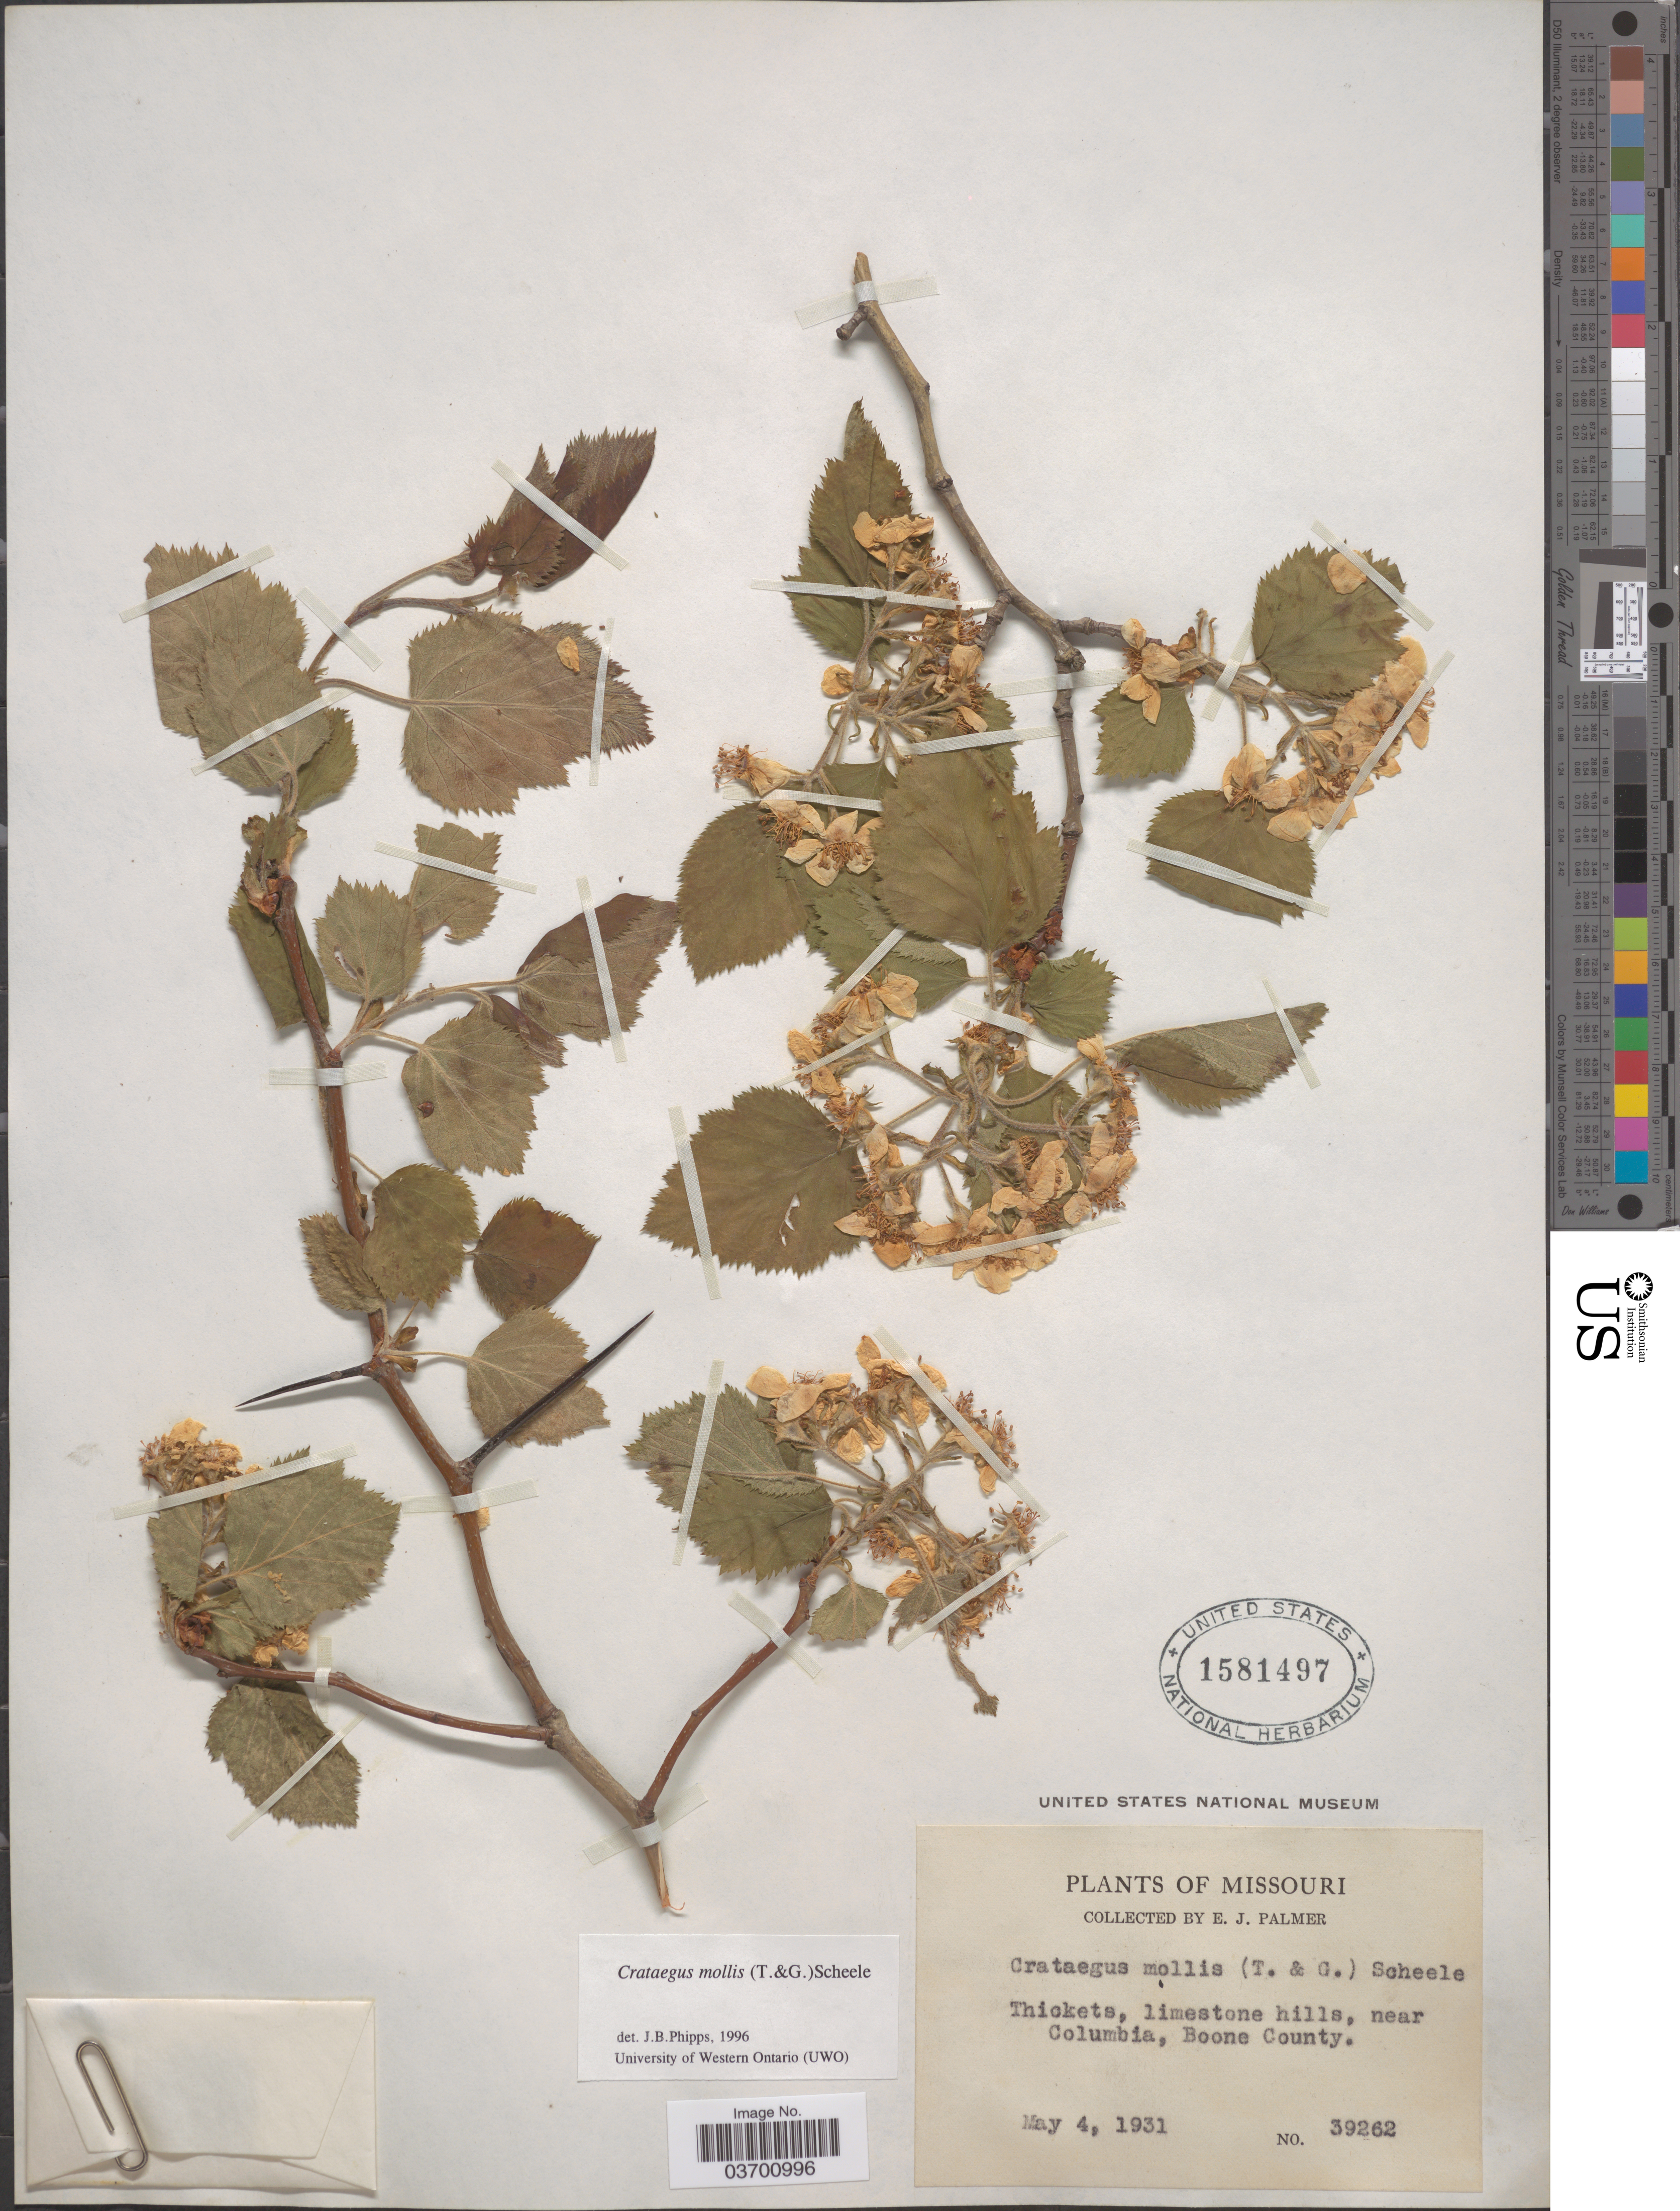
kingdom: Plantae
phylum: Tracheophyta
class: Magnoliopsida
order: Rosales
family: Rosaceae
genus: Crataegus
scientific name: Crataegus mollis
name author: (Torr. & A. Gray) Scheele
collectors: E. J. Palmer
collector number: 39262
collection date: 1931-05-04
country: United States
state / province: Missouri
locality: Near Columbia, Boone County.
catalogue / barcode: US 1581497